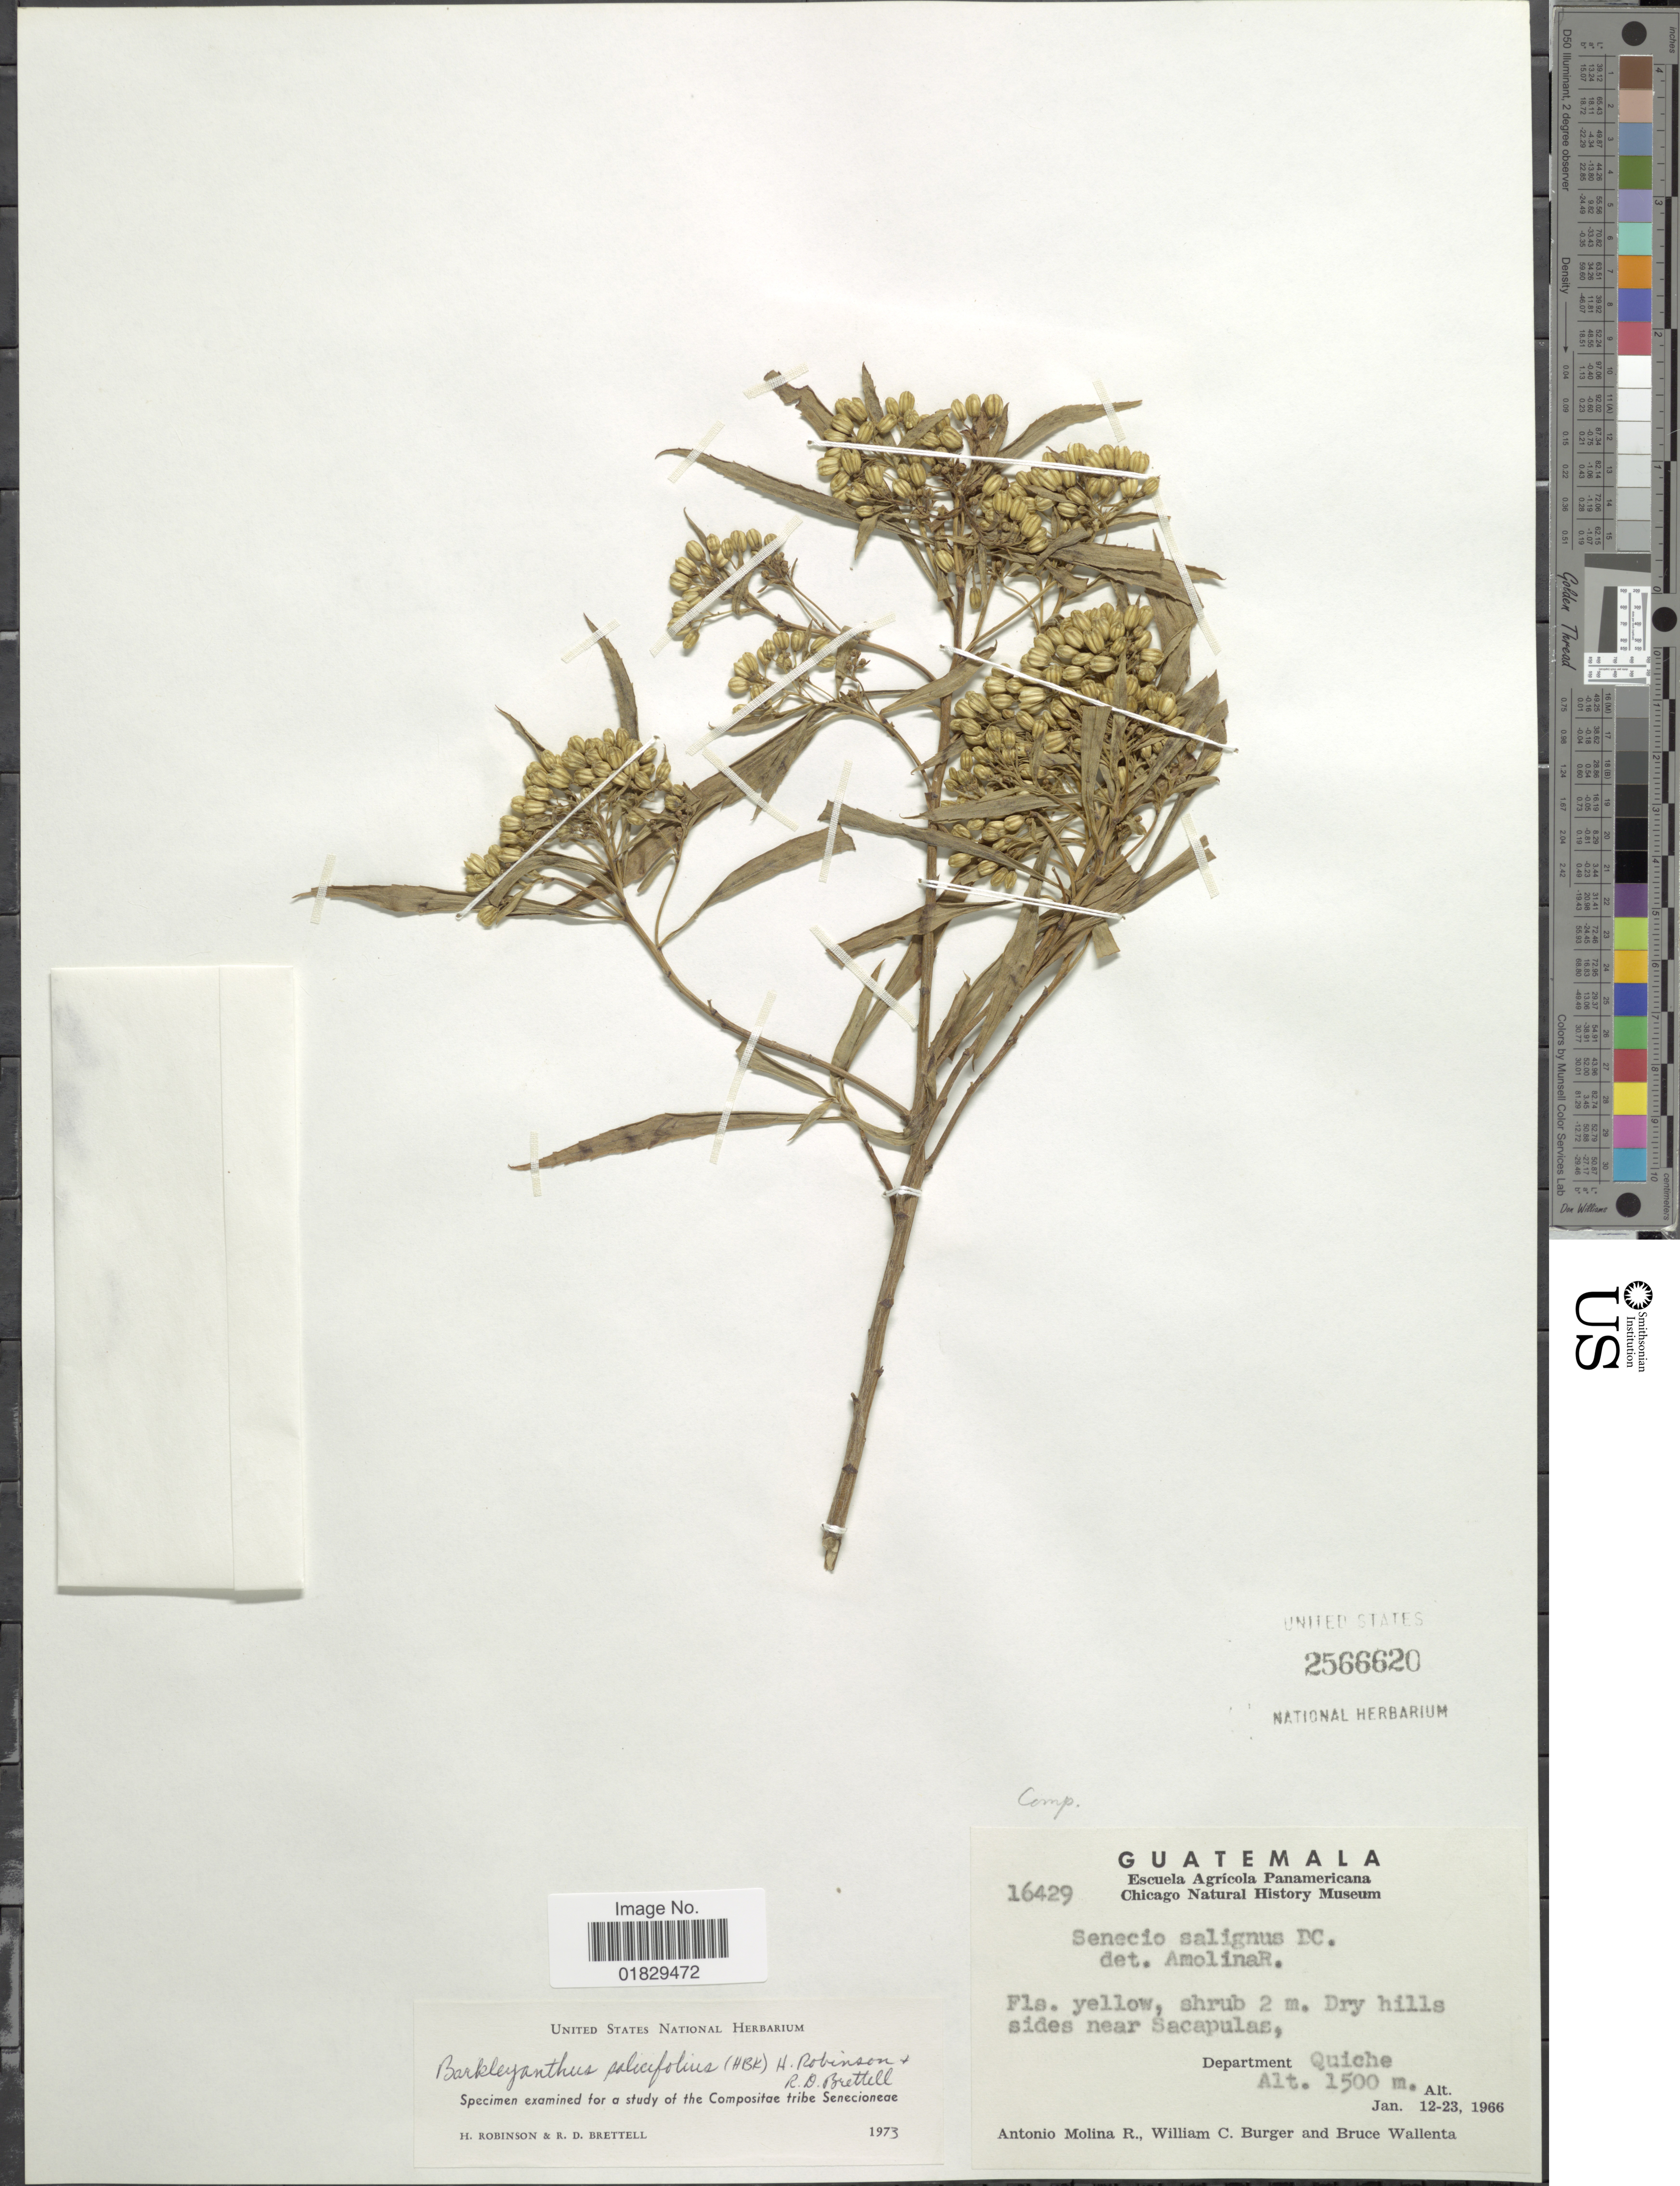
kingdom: Plantae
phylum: Tracheophyta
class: Magnoliopsida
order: Asterales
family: Asteraceae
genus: Barkleyanthus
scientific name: Barkleyanthus salicifolius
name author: (Kunth) H. Rob. & Brettell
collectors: A. Molina R., W. Burger & B. Wallenta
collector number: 16429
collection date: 1966-01-12/1966-01-23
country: Guatemala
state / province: El Quiché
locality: Dry hills sides near Sacapulas, Department Quiche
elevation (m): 1500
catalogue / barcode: US 2566620